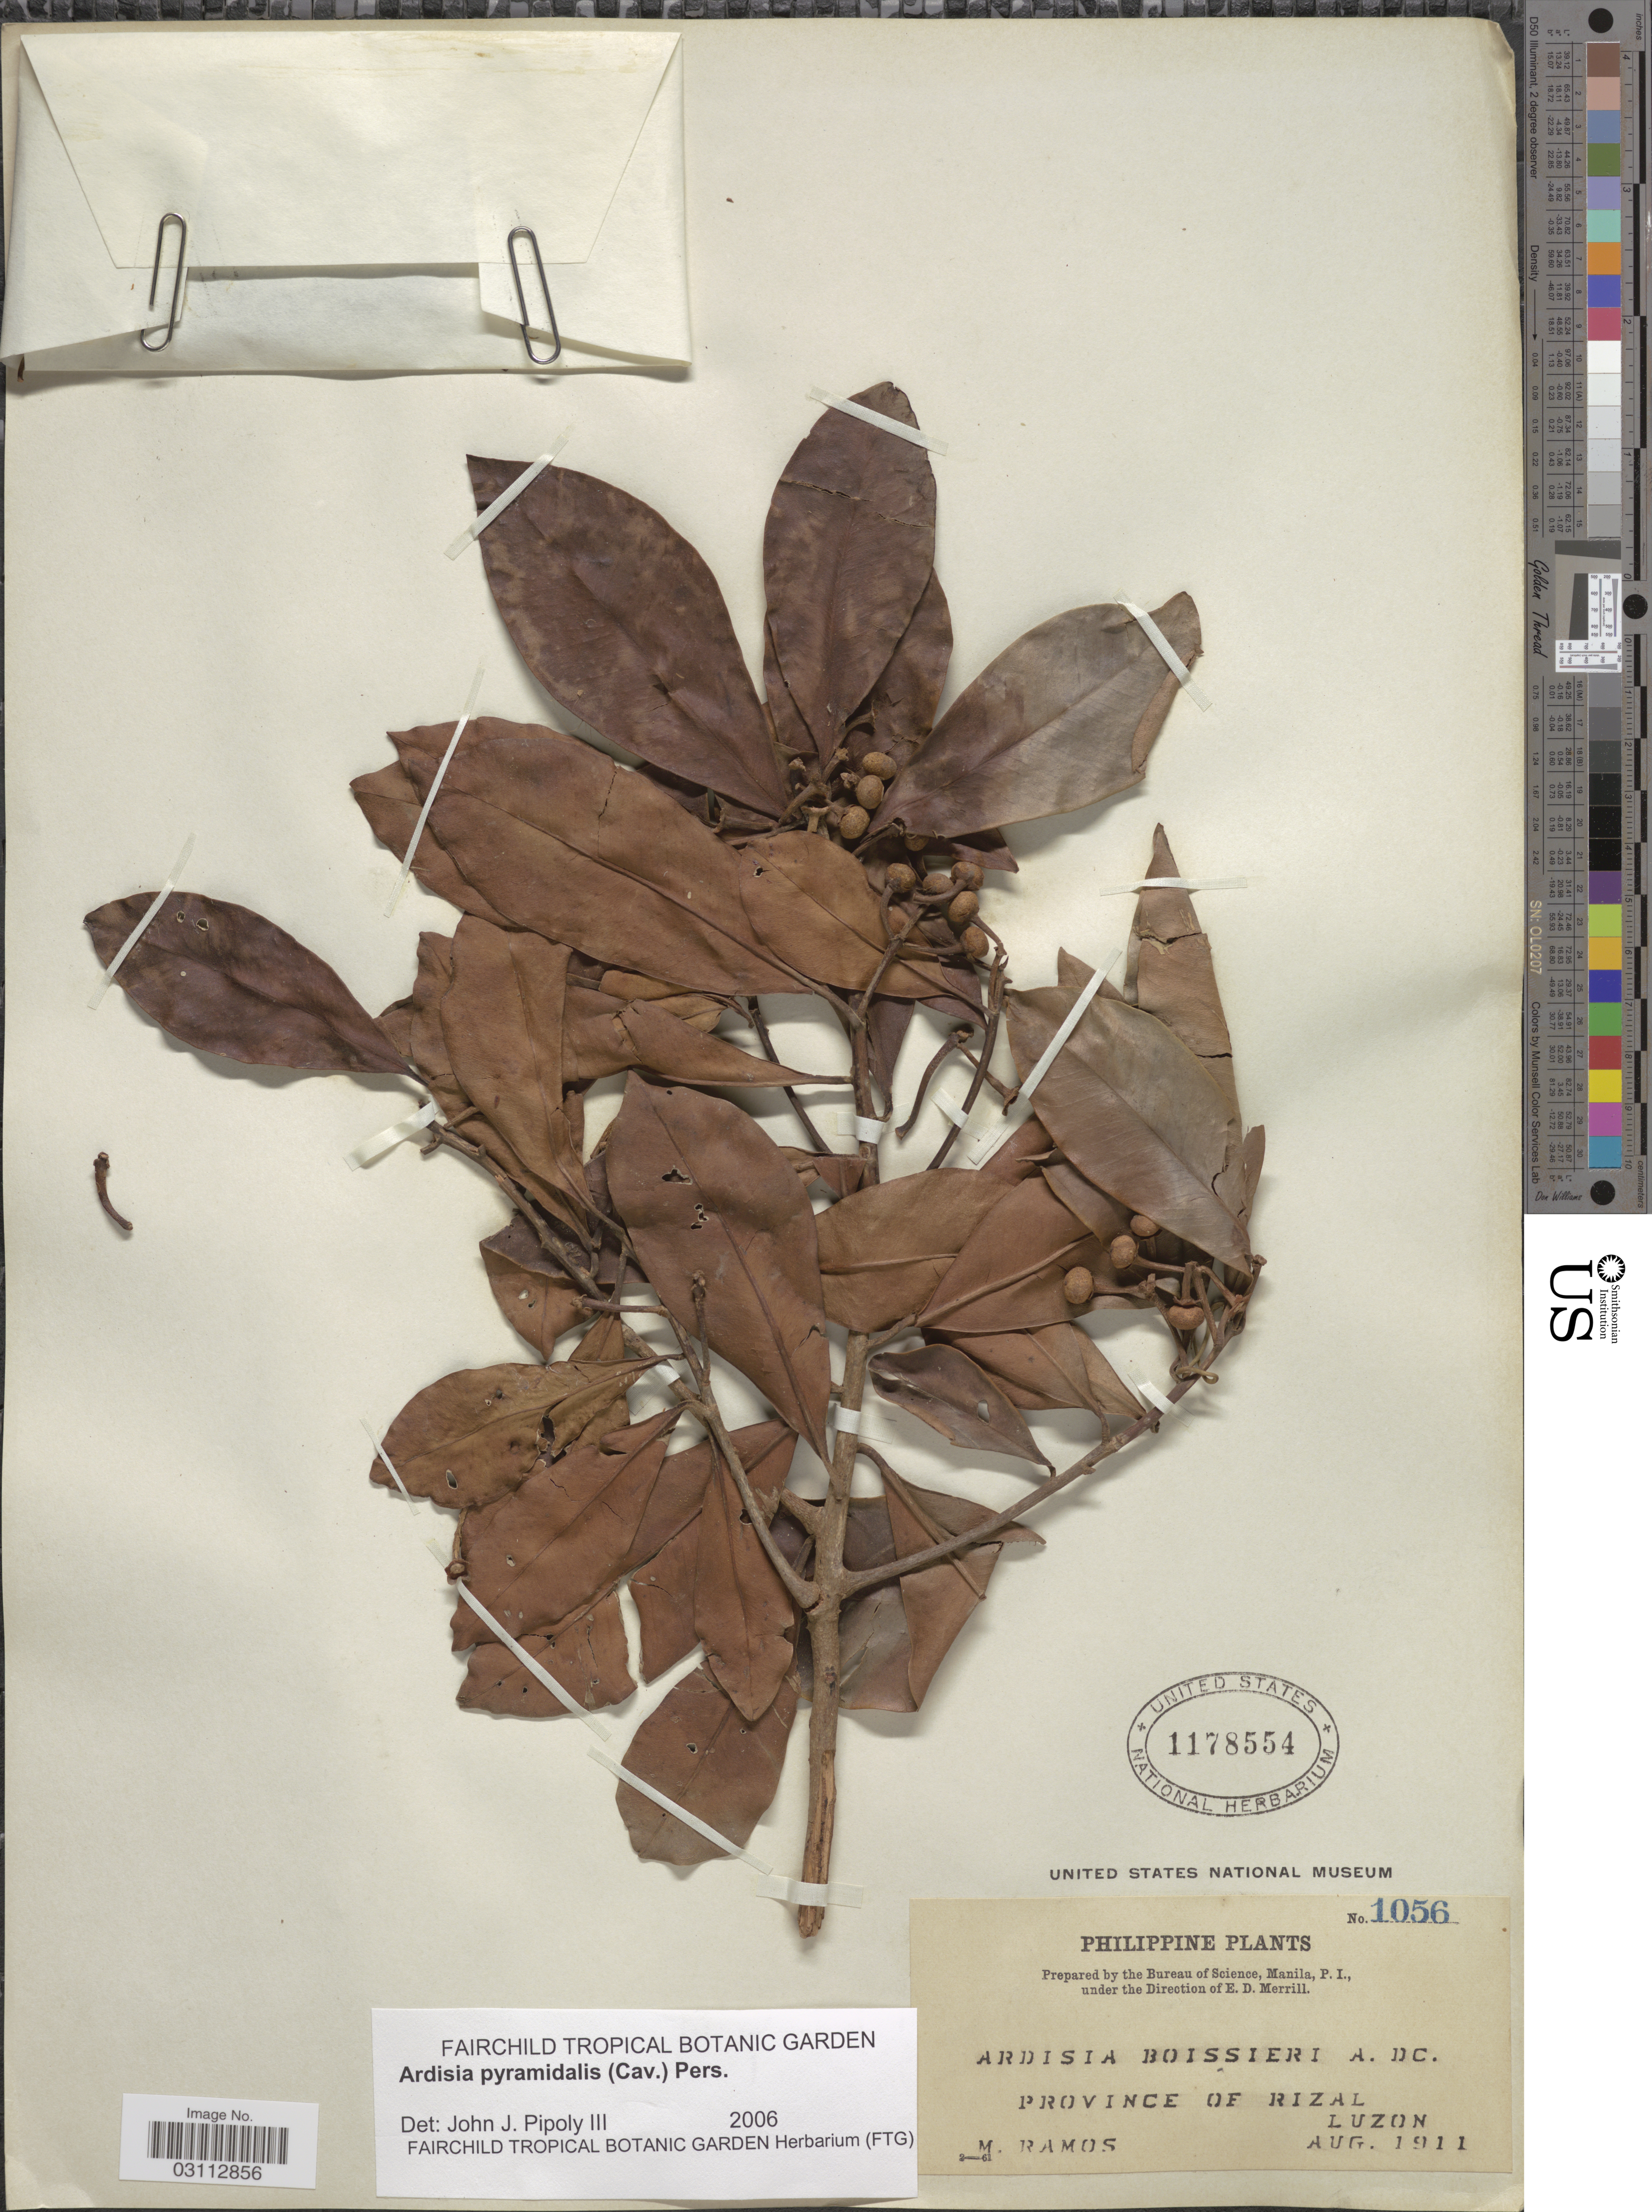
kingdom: Plantae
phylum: Tracheophyta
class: Magnoliopsida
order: Ericales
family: Primulaceae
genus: Ardisia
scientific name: Ardisia pyramidalis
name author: (Cav.) Pers.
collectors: M. Ramos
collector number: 1056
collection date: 1911-08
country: Philippines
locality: Province of Rizal. Luzon.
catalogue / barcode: US 1178554